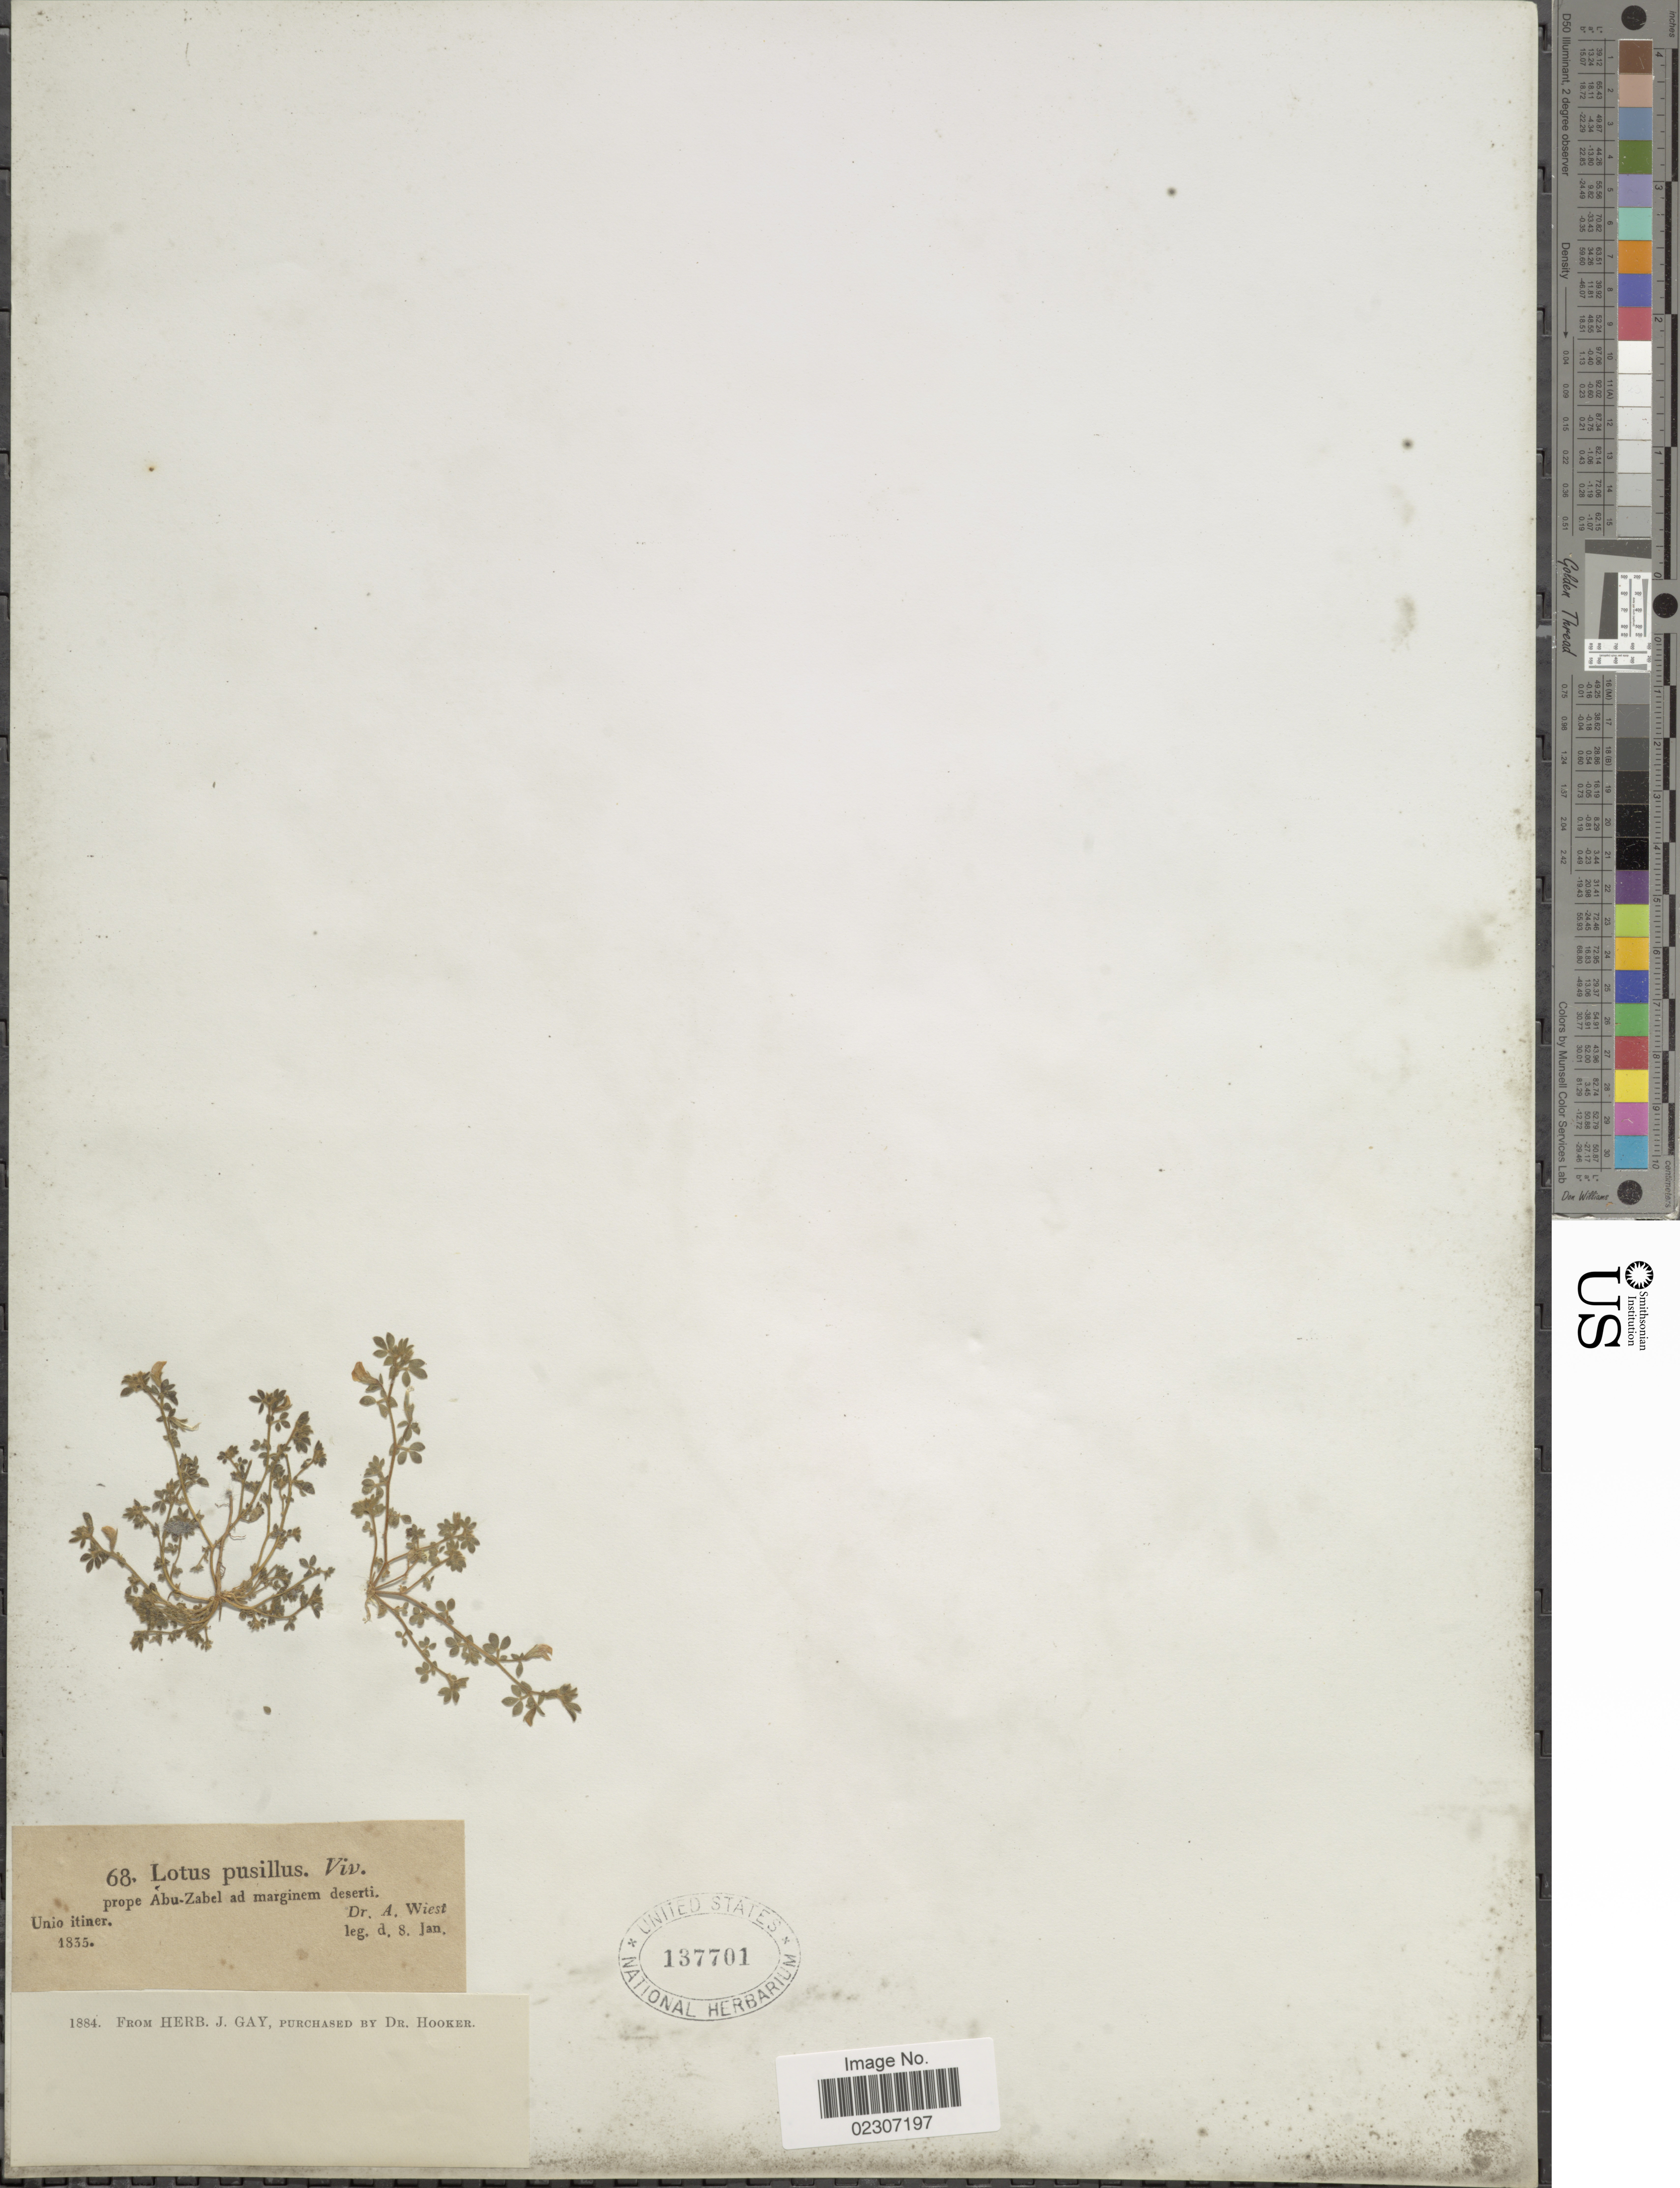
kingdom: Plantae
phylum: Tracheophyta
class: Magnoliopsida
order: Fabales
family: Fabaceae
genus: Lotus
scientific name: Lotus pusillus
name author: Viv.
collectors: A. Wiest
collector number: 68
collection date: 1835-01-08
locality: Prope Abu-Zabel ad marginem deserti.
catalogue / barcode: US 137701